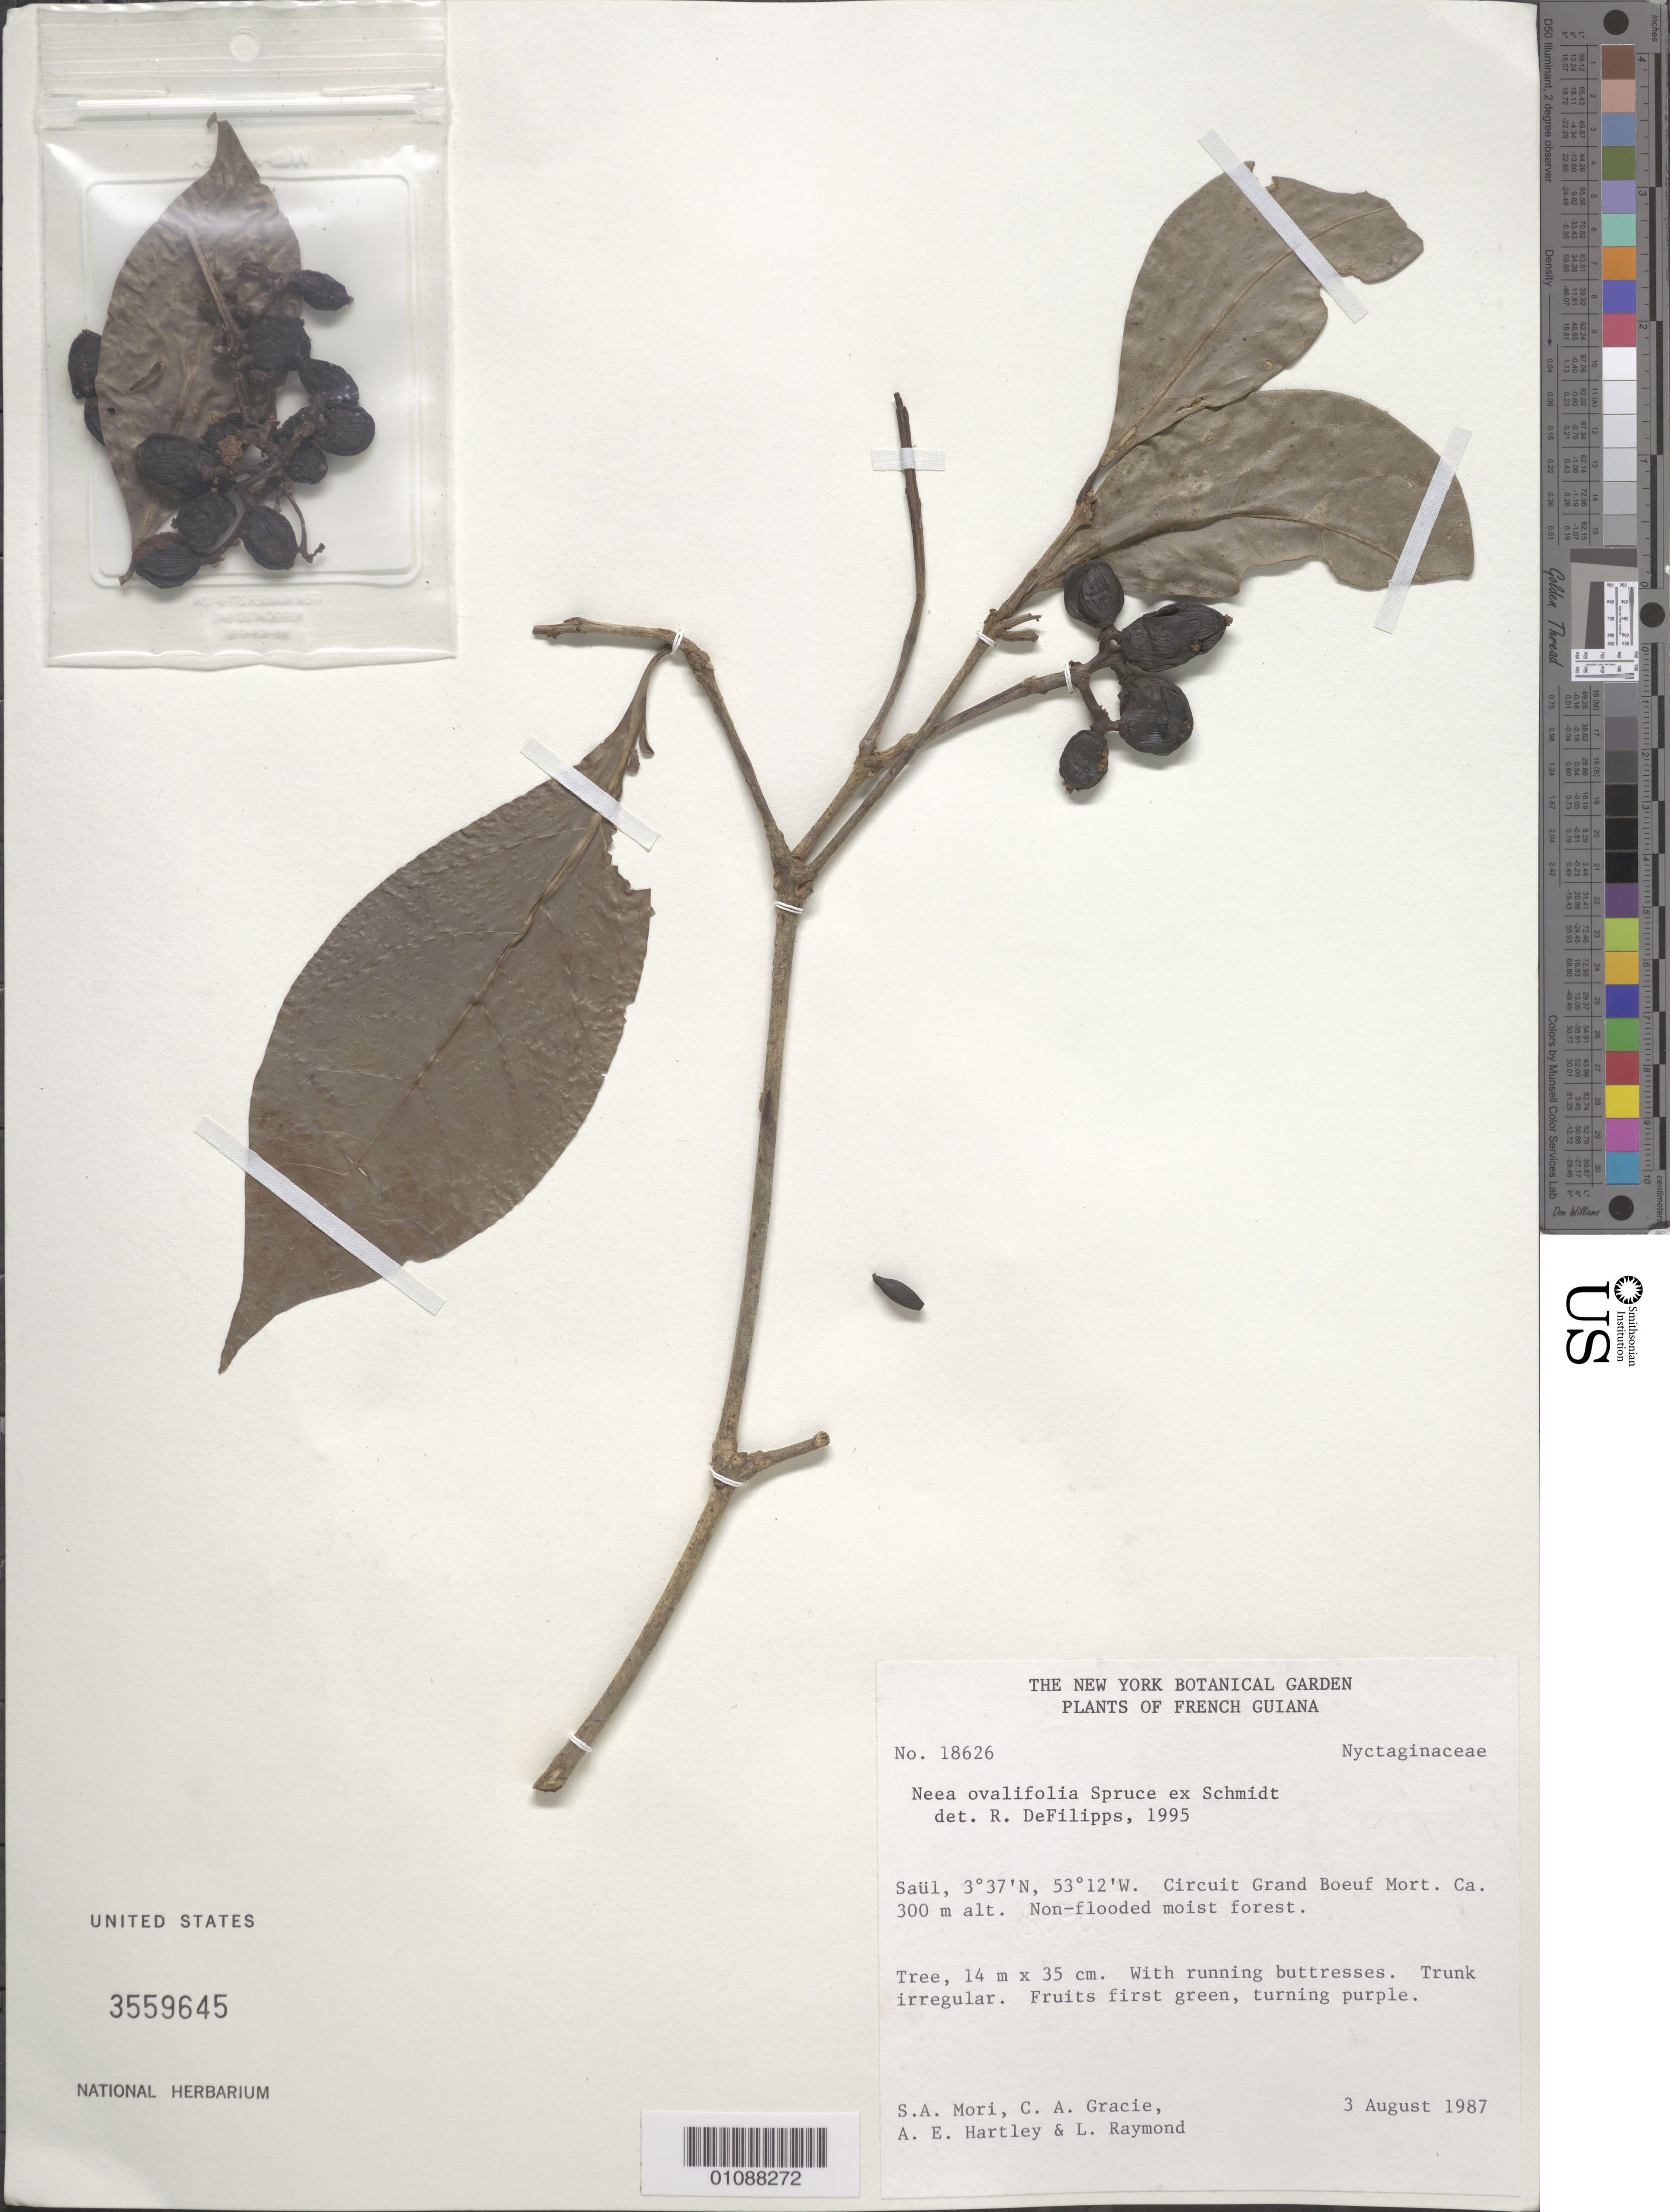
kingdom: Plantae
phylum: Tracheophyta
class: Magnoliopsida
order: Caryophyllales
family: Nyctaginaceae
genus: Neea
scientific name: Neea ovalifolia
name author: Spruce ex J.A. Schmidt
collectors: S. Mori, C. A. Gracie, A. E. Hartley & L. Raymond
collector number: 18626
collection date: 1987-08-03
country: French Guiana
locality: Saül. Circuit Grand Boeuf Mort.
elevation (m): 300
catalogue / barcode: US 3559645